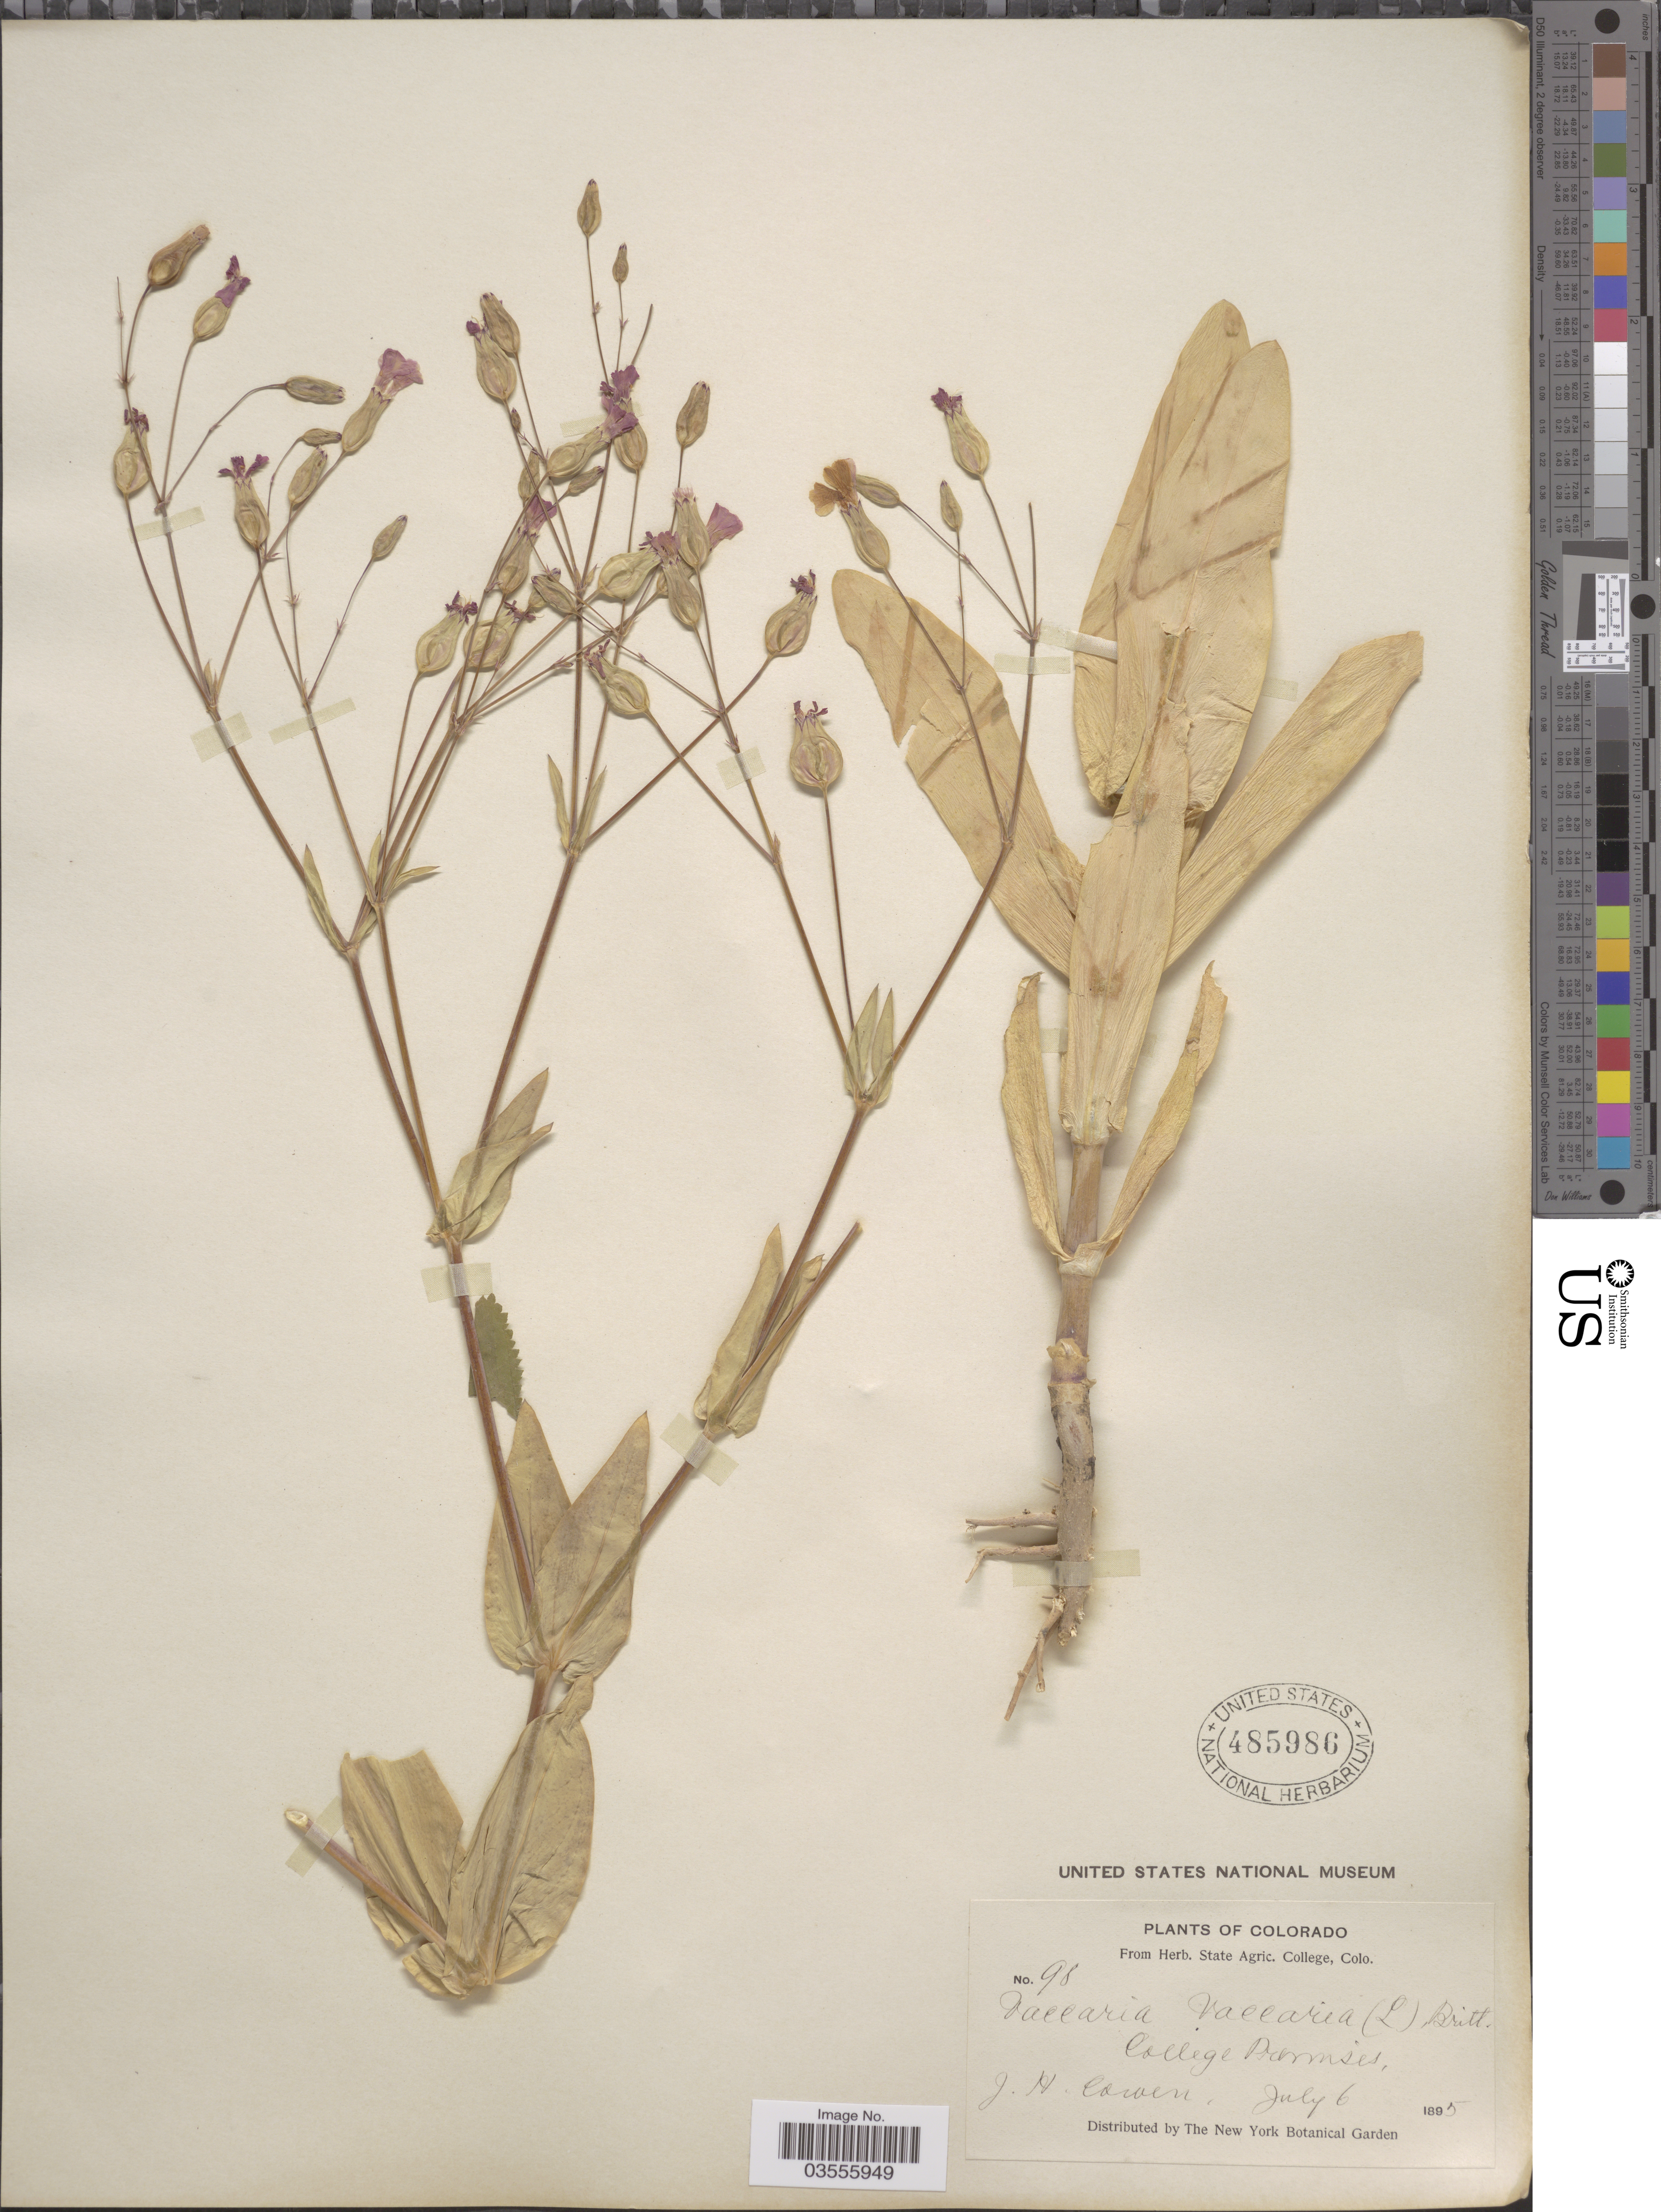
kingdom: Plantae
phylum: Tracheophyta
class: Magnoliopsida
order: Caryophyllales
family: Caryophyllaceae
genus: Gypsophila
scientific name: Gypsophila vaccaria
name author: (L.) Sm.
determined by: Strong, M. T., (US), Smithsonian Institution - National Museum of Natural History (UNITED STATES)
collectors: J. H. Cowen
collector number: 98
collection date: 1895-07-06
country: United States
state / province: Colorado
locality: College Premises.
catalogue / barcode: US 485986